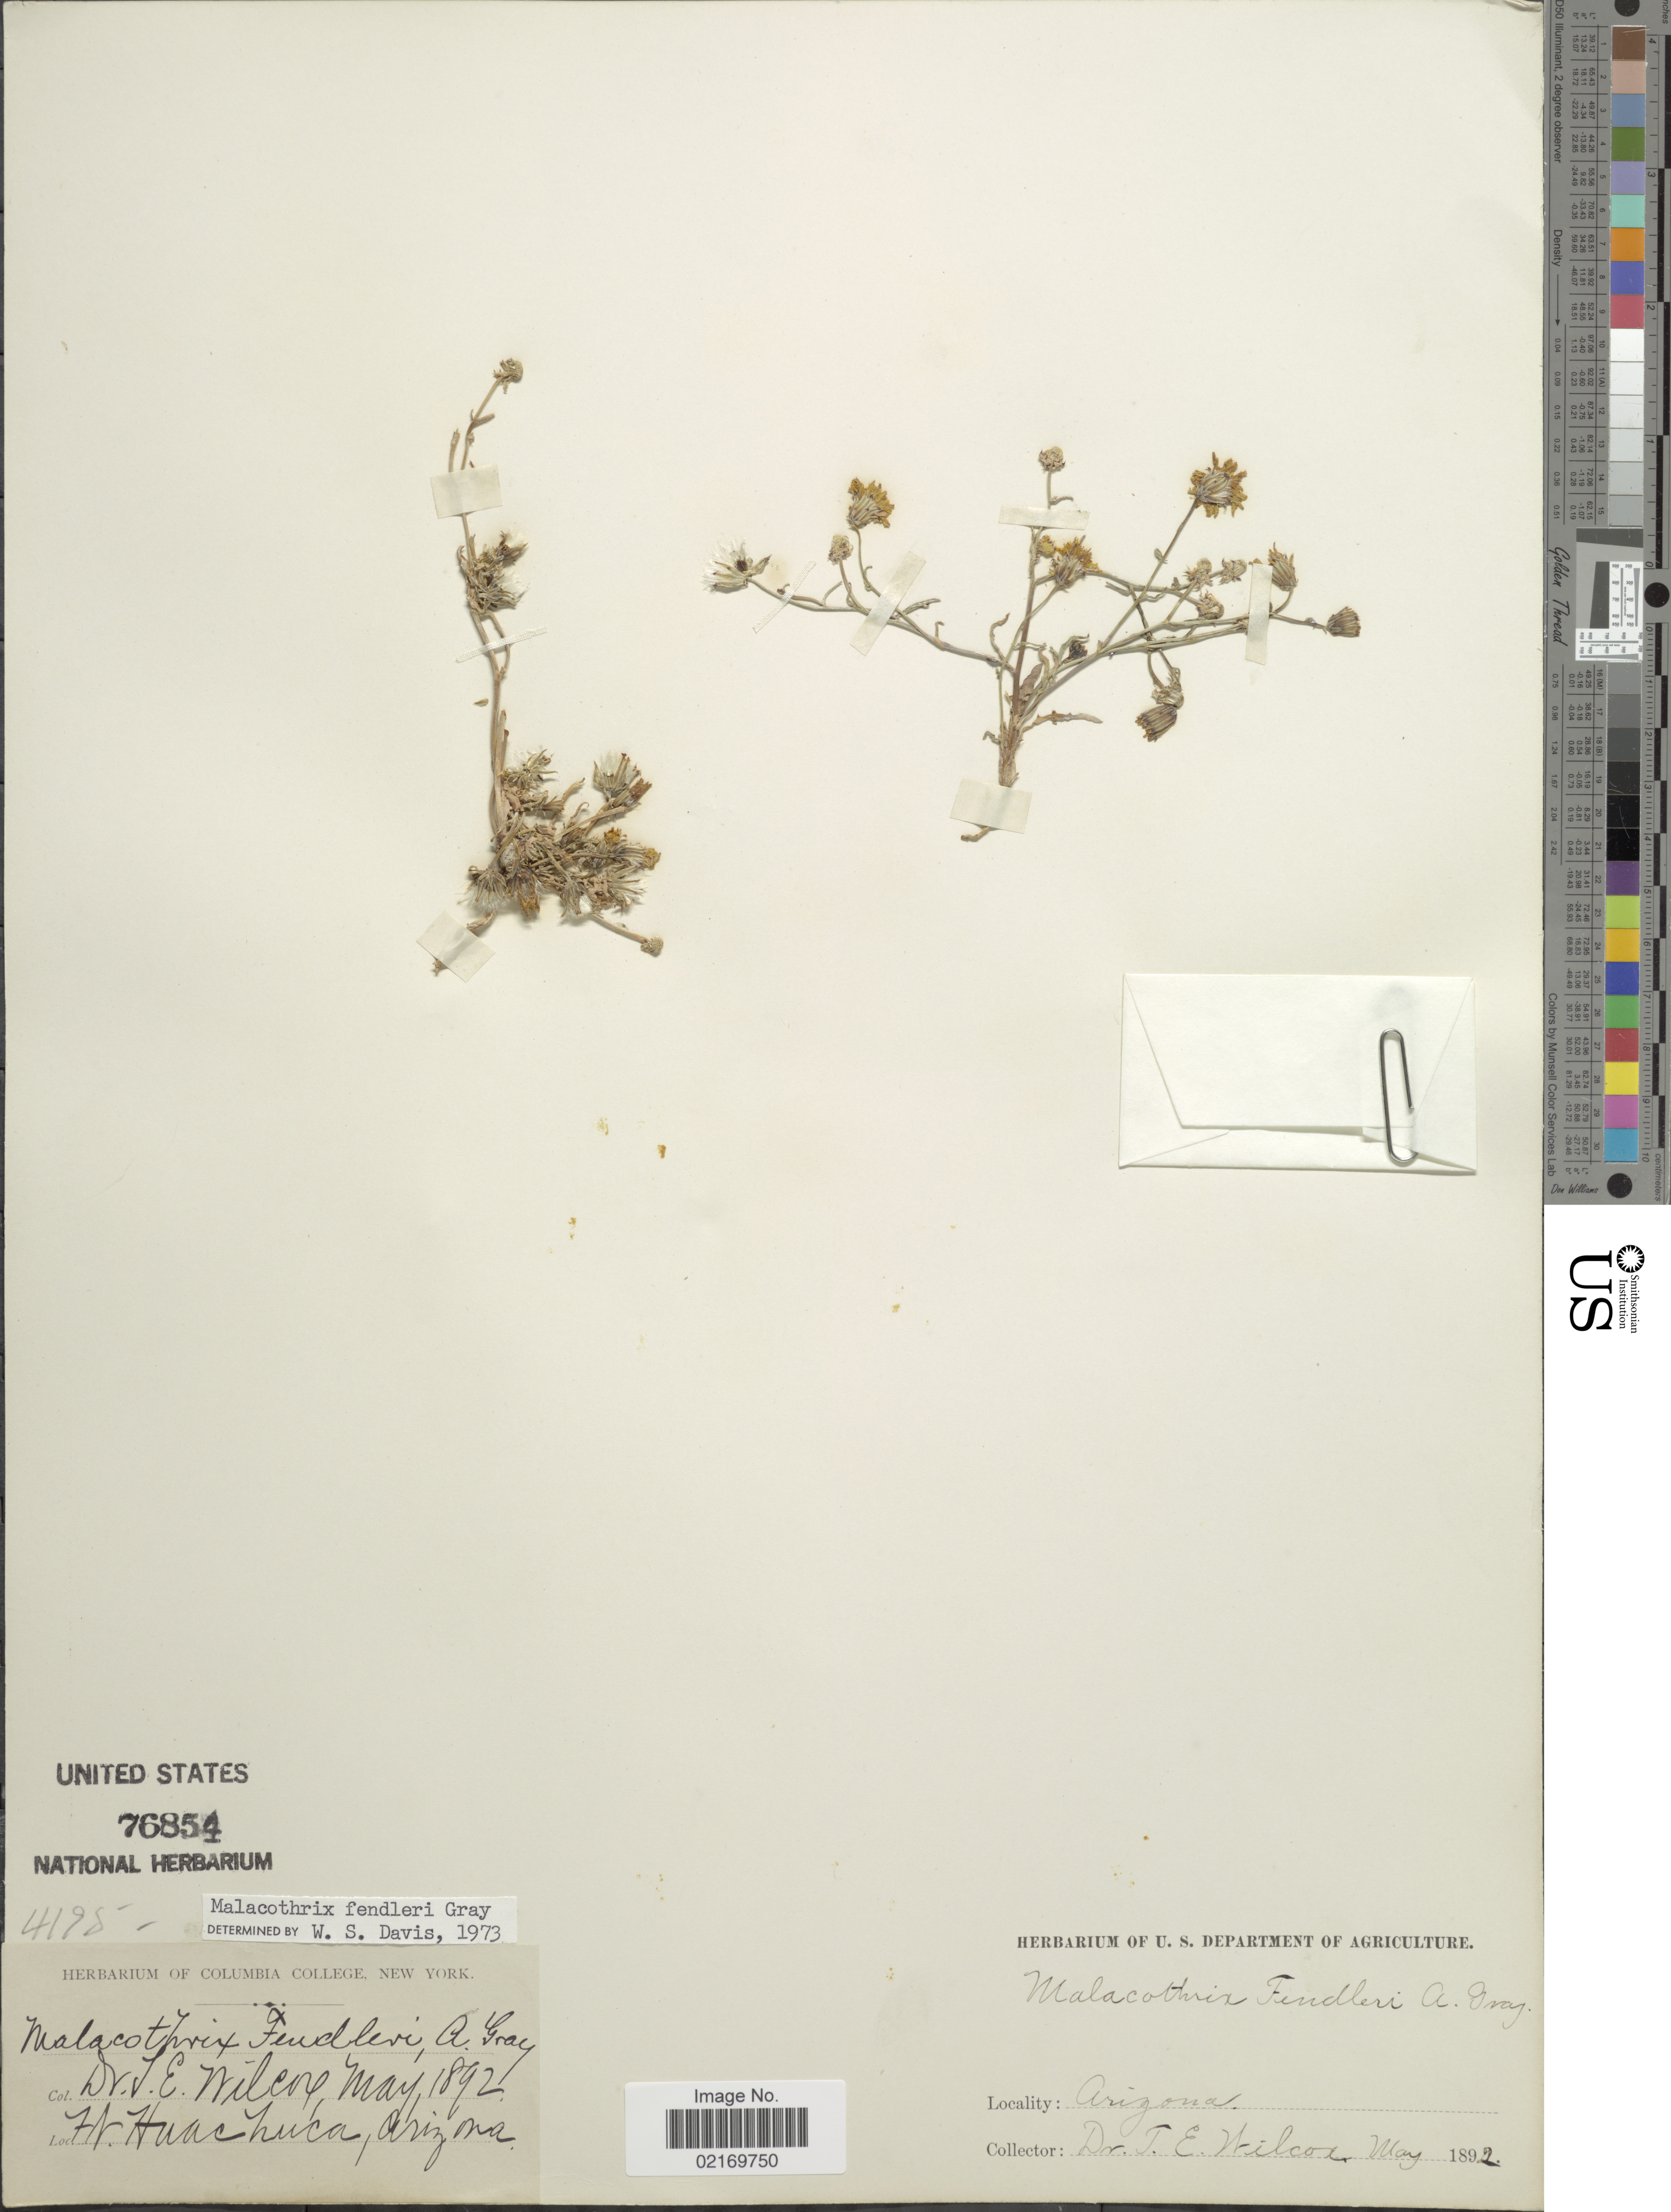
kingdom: Plantae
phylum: Tracheophyta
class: Magnoliopsida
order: Asterales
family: Asteraceae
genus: Malacothrix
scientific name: Malacothrix fendleri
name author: A. Gray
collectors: T. E. Wilcox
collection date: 1892-05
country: United States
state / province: Arizona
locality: Ft. Huachuca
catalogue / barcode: US 76854